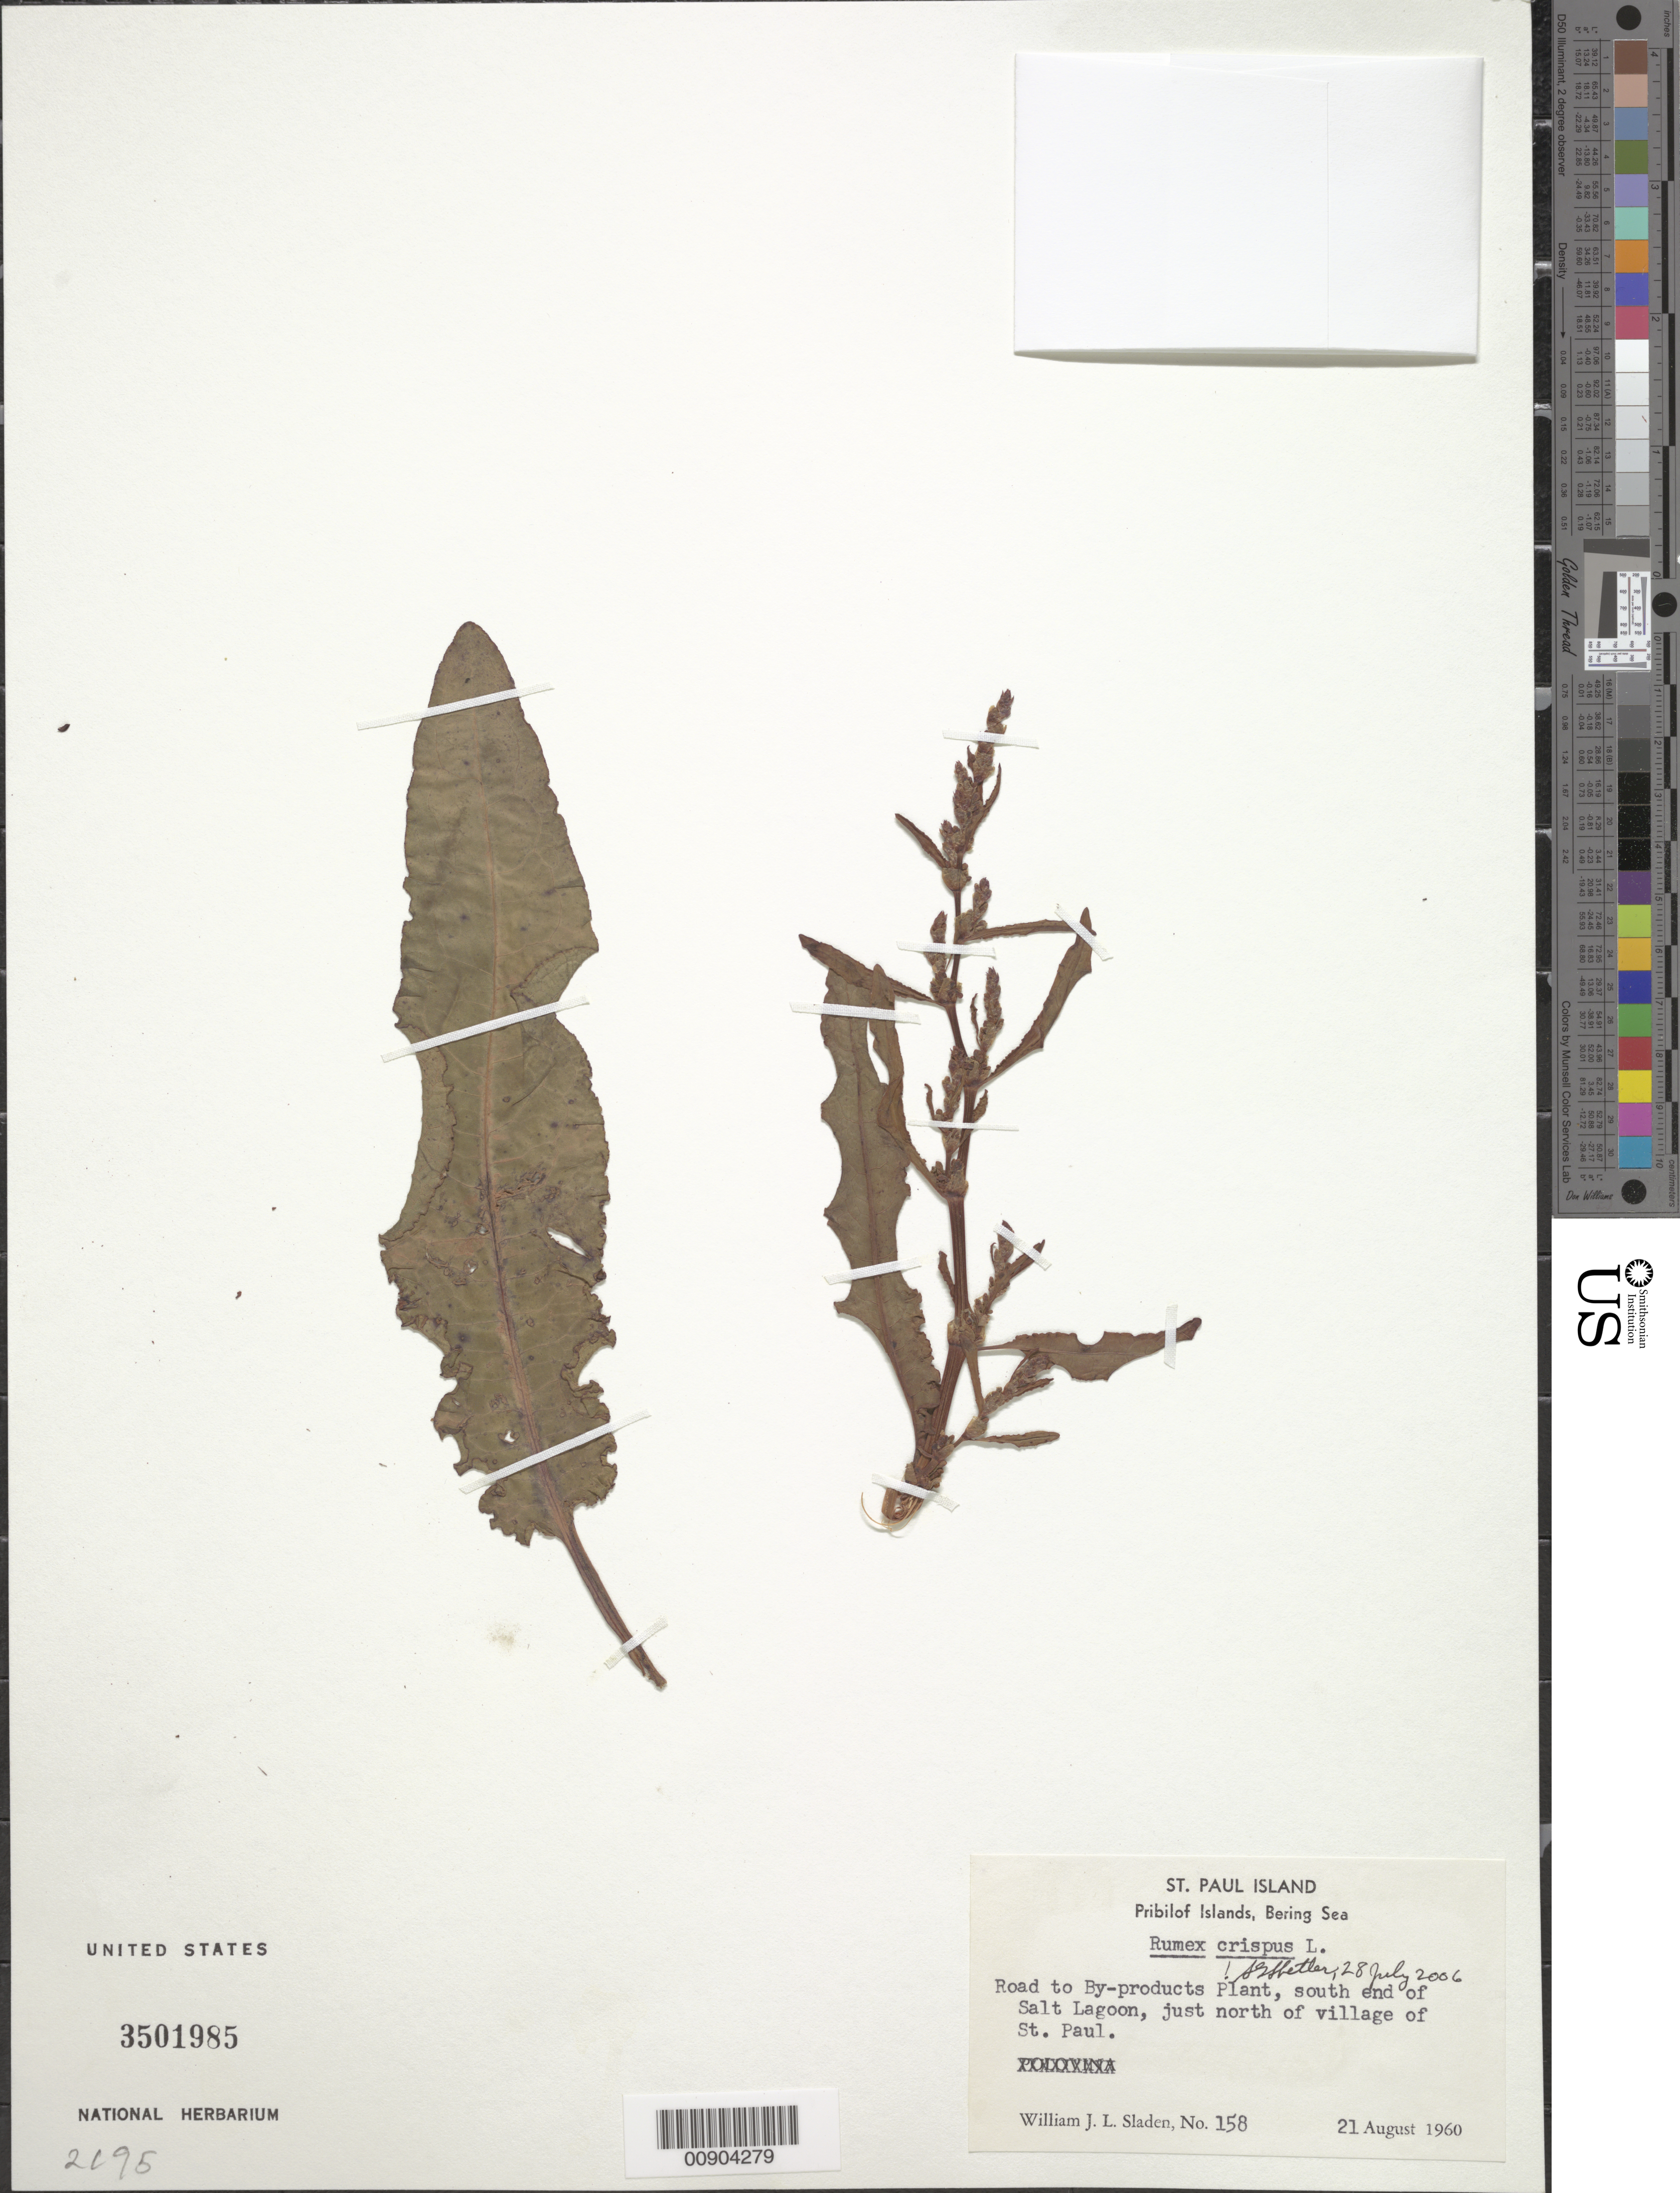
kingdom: Plantae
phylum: Tracheophyta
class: Magnoliopsida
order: Caryophyllales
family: Polygonaceae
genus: Rumex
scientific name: Rumex crispus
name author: L.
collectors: W. Sladen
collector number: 158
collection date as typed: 21 Aug 1960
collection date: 1960-08-21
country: United States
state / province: Alaska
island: St. Paul Island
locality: Road to By-products Plant, south end of Salt Lagoon, just north of village of St. Paul., Bering Sea, Pribilof Islands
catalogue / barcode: US 3501985